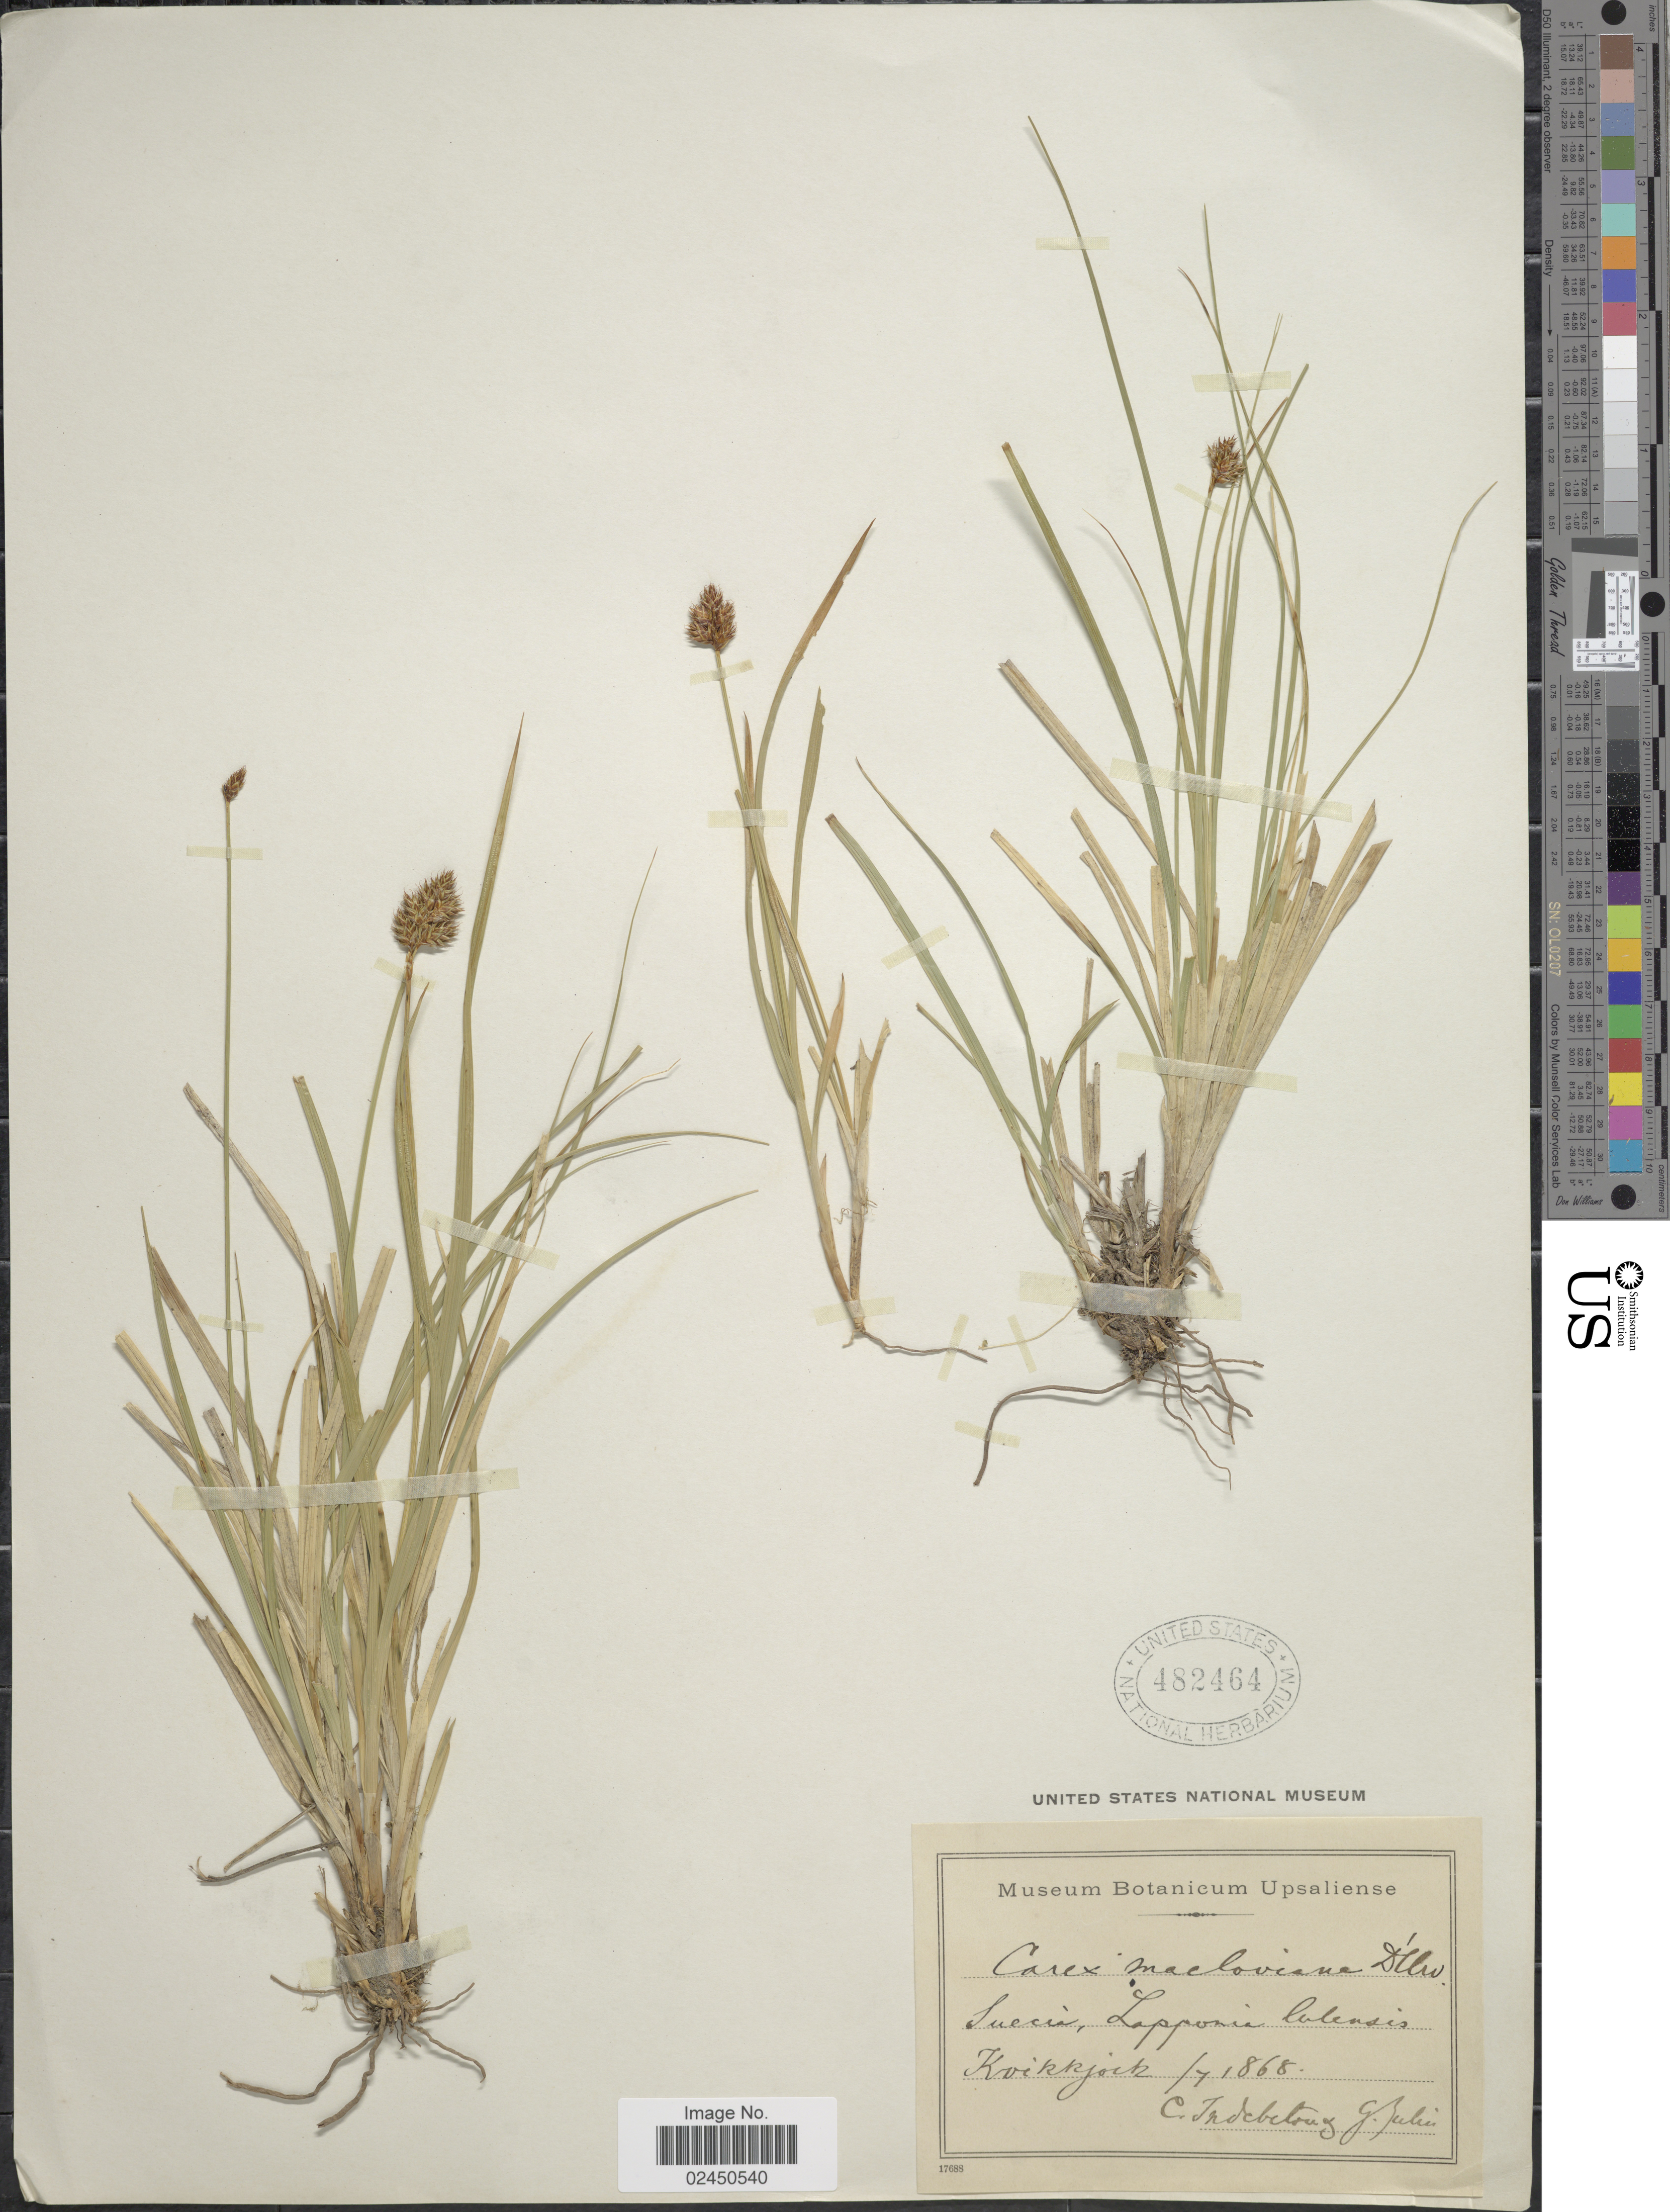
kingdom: Plantae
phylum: Tracheophyta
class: Liliopsida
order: Poales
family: Cyperaceae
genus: Carex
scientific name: Carex macloviana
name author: d'Urv.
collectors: C. Indebetou & G. Julin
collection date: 1868-07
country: Sweden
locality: Suecia, Lapponia Calensis. Koikkjoik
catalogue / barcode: US 482464